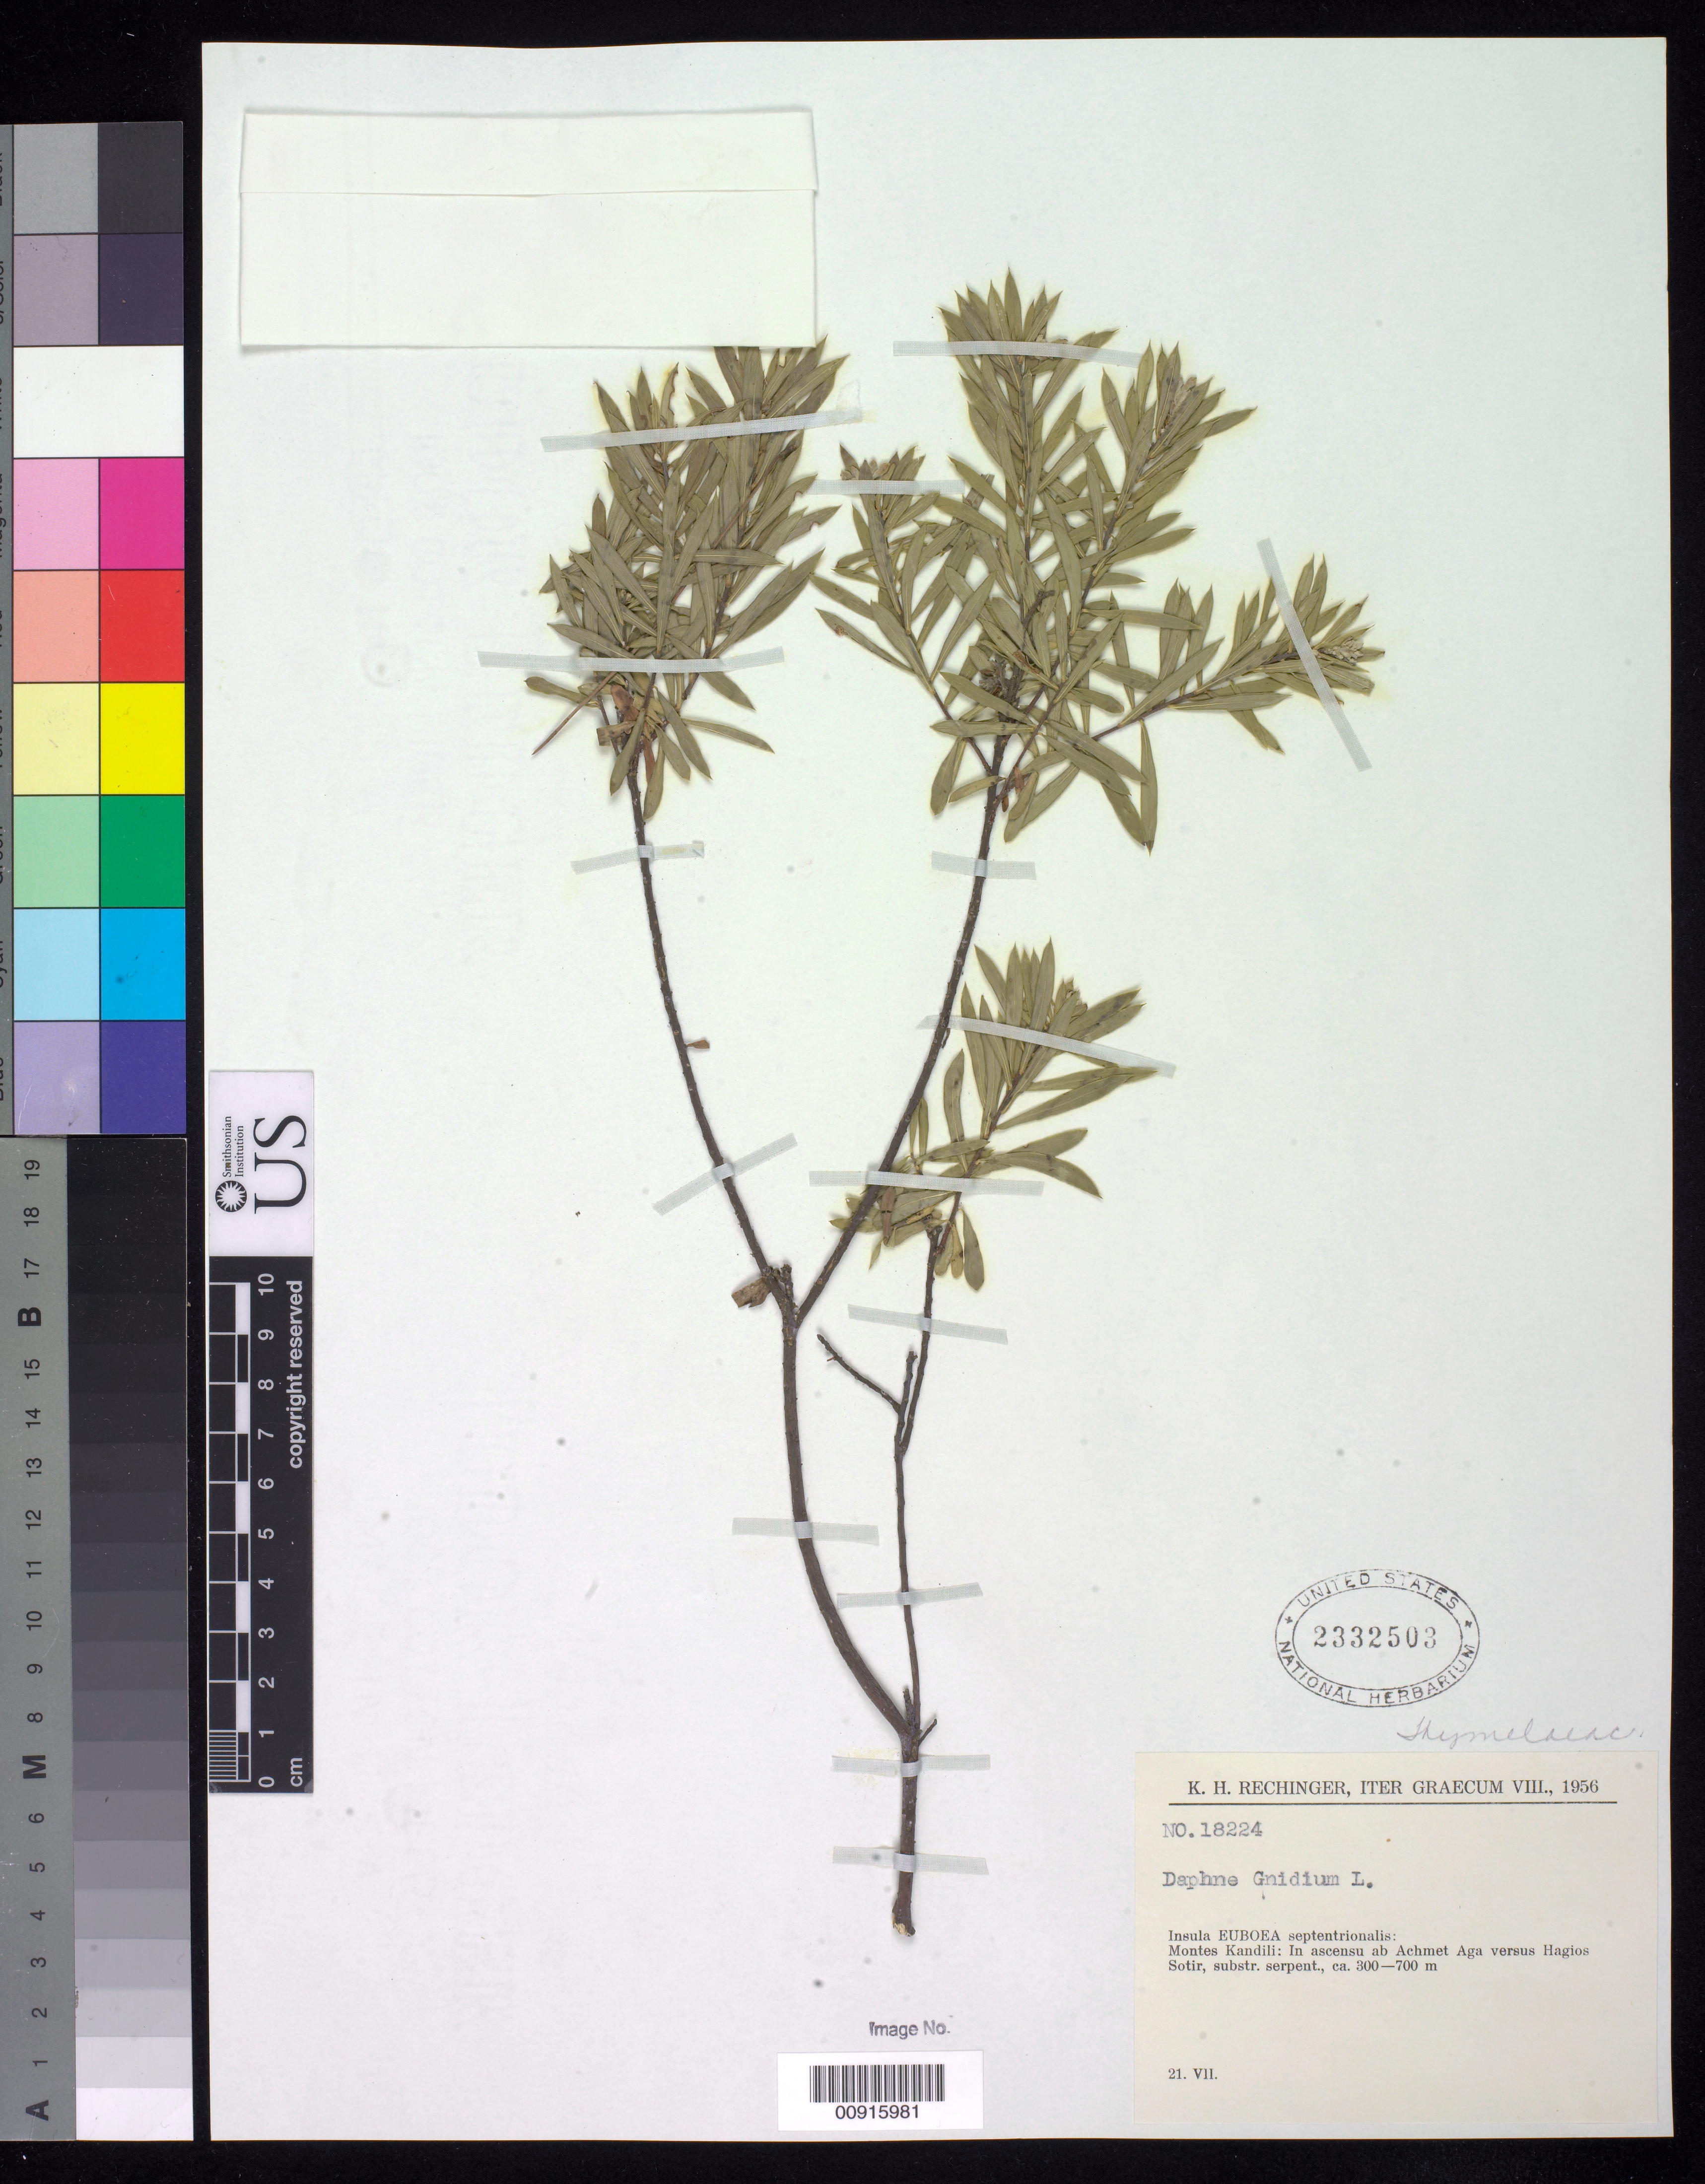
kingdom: Plantae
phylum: Tracheophyta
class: Magnoliopsida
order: Malvales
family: Thymelaeaceae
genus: Daphne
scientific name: Daphne gnidium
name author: L.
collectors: K. H. Rechinger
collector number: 18224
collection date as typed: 21 Jul 1956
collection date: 1956-07-21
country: Greece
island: Euboea I.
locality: Insula Euboea septentrionalis: Montes Kandili: in ascensu ab Achmet Aga versus Hagios Sotir, substr. Serpent,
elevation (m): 300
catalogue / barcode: US 2332503